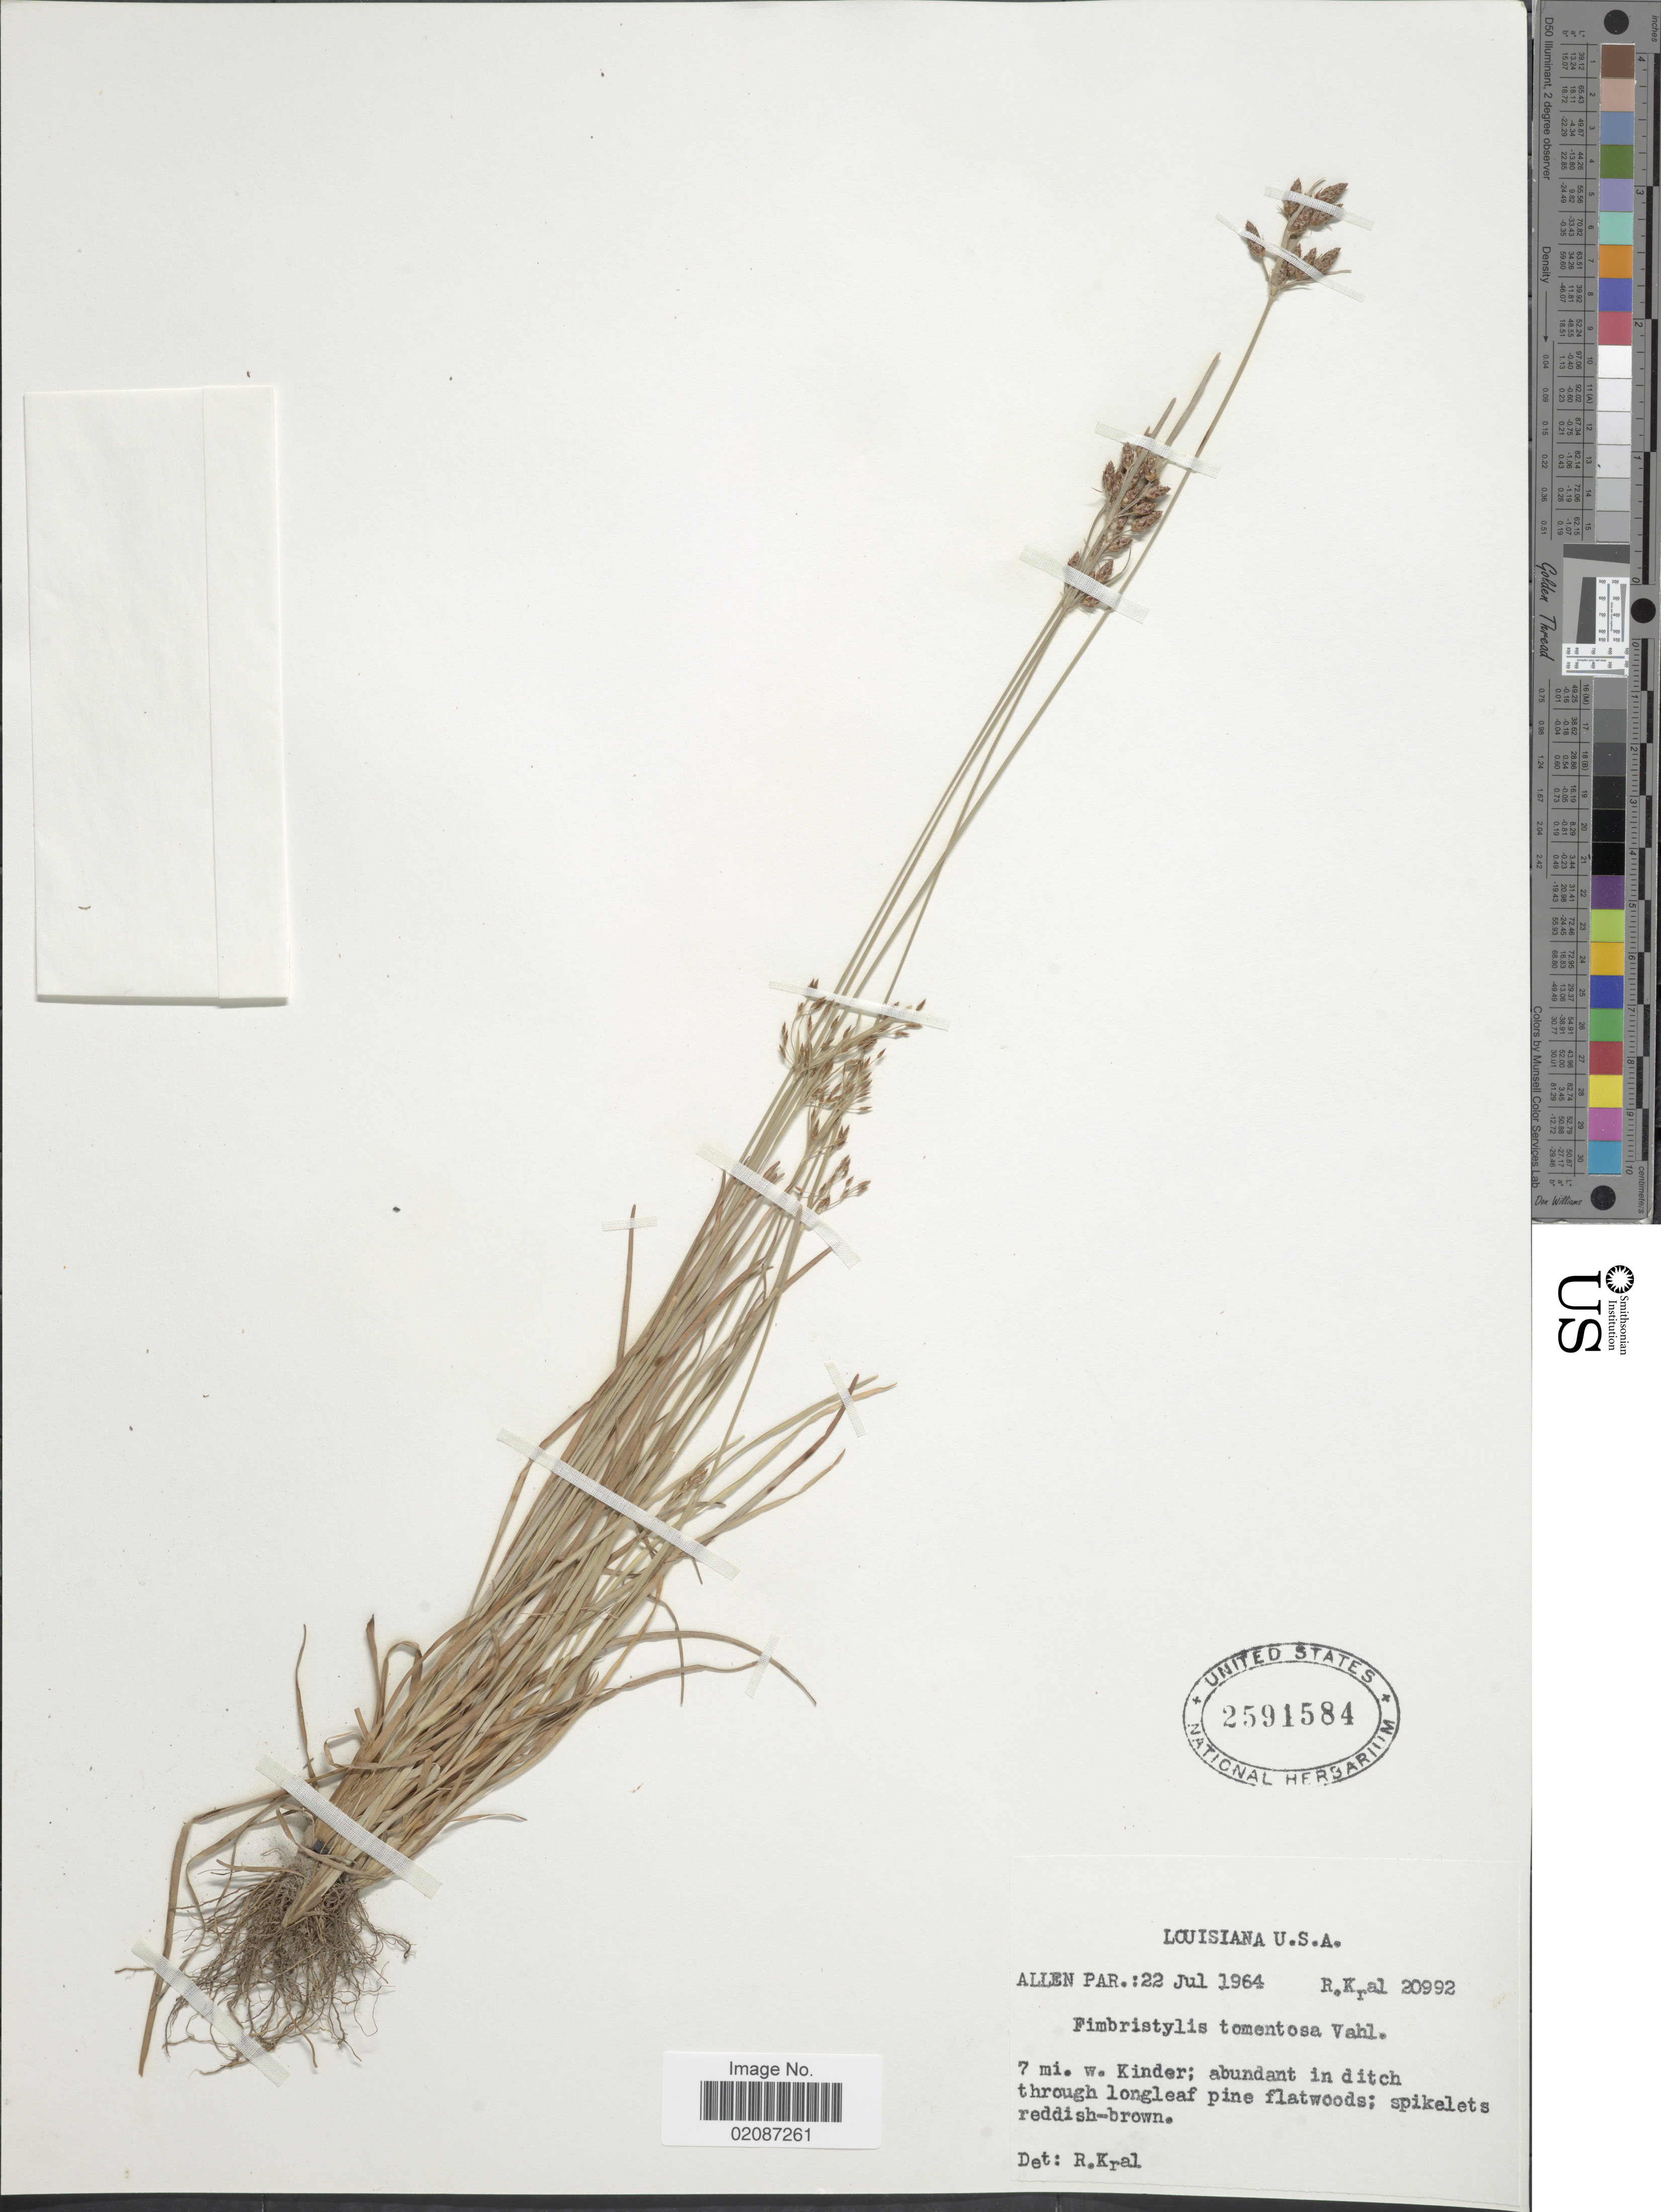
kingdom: Plantae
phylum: Tracheophyta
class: Liliopsida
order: Poales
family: Cyperaceae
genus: Fimbristylis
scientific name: Fimbristylis tomentosa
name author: Vahl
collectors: R. Kral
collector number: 20992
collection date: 1964-07-22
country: United States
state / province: Louisiana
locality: Allen Par.: 7 mi. w. Kinder: abundant in ditch through longleaf pine flatwoods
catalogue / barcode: US 2591584